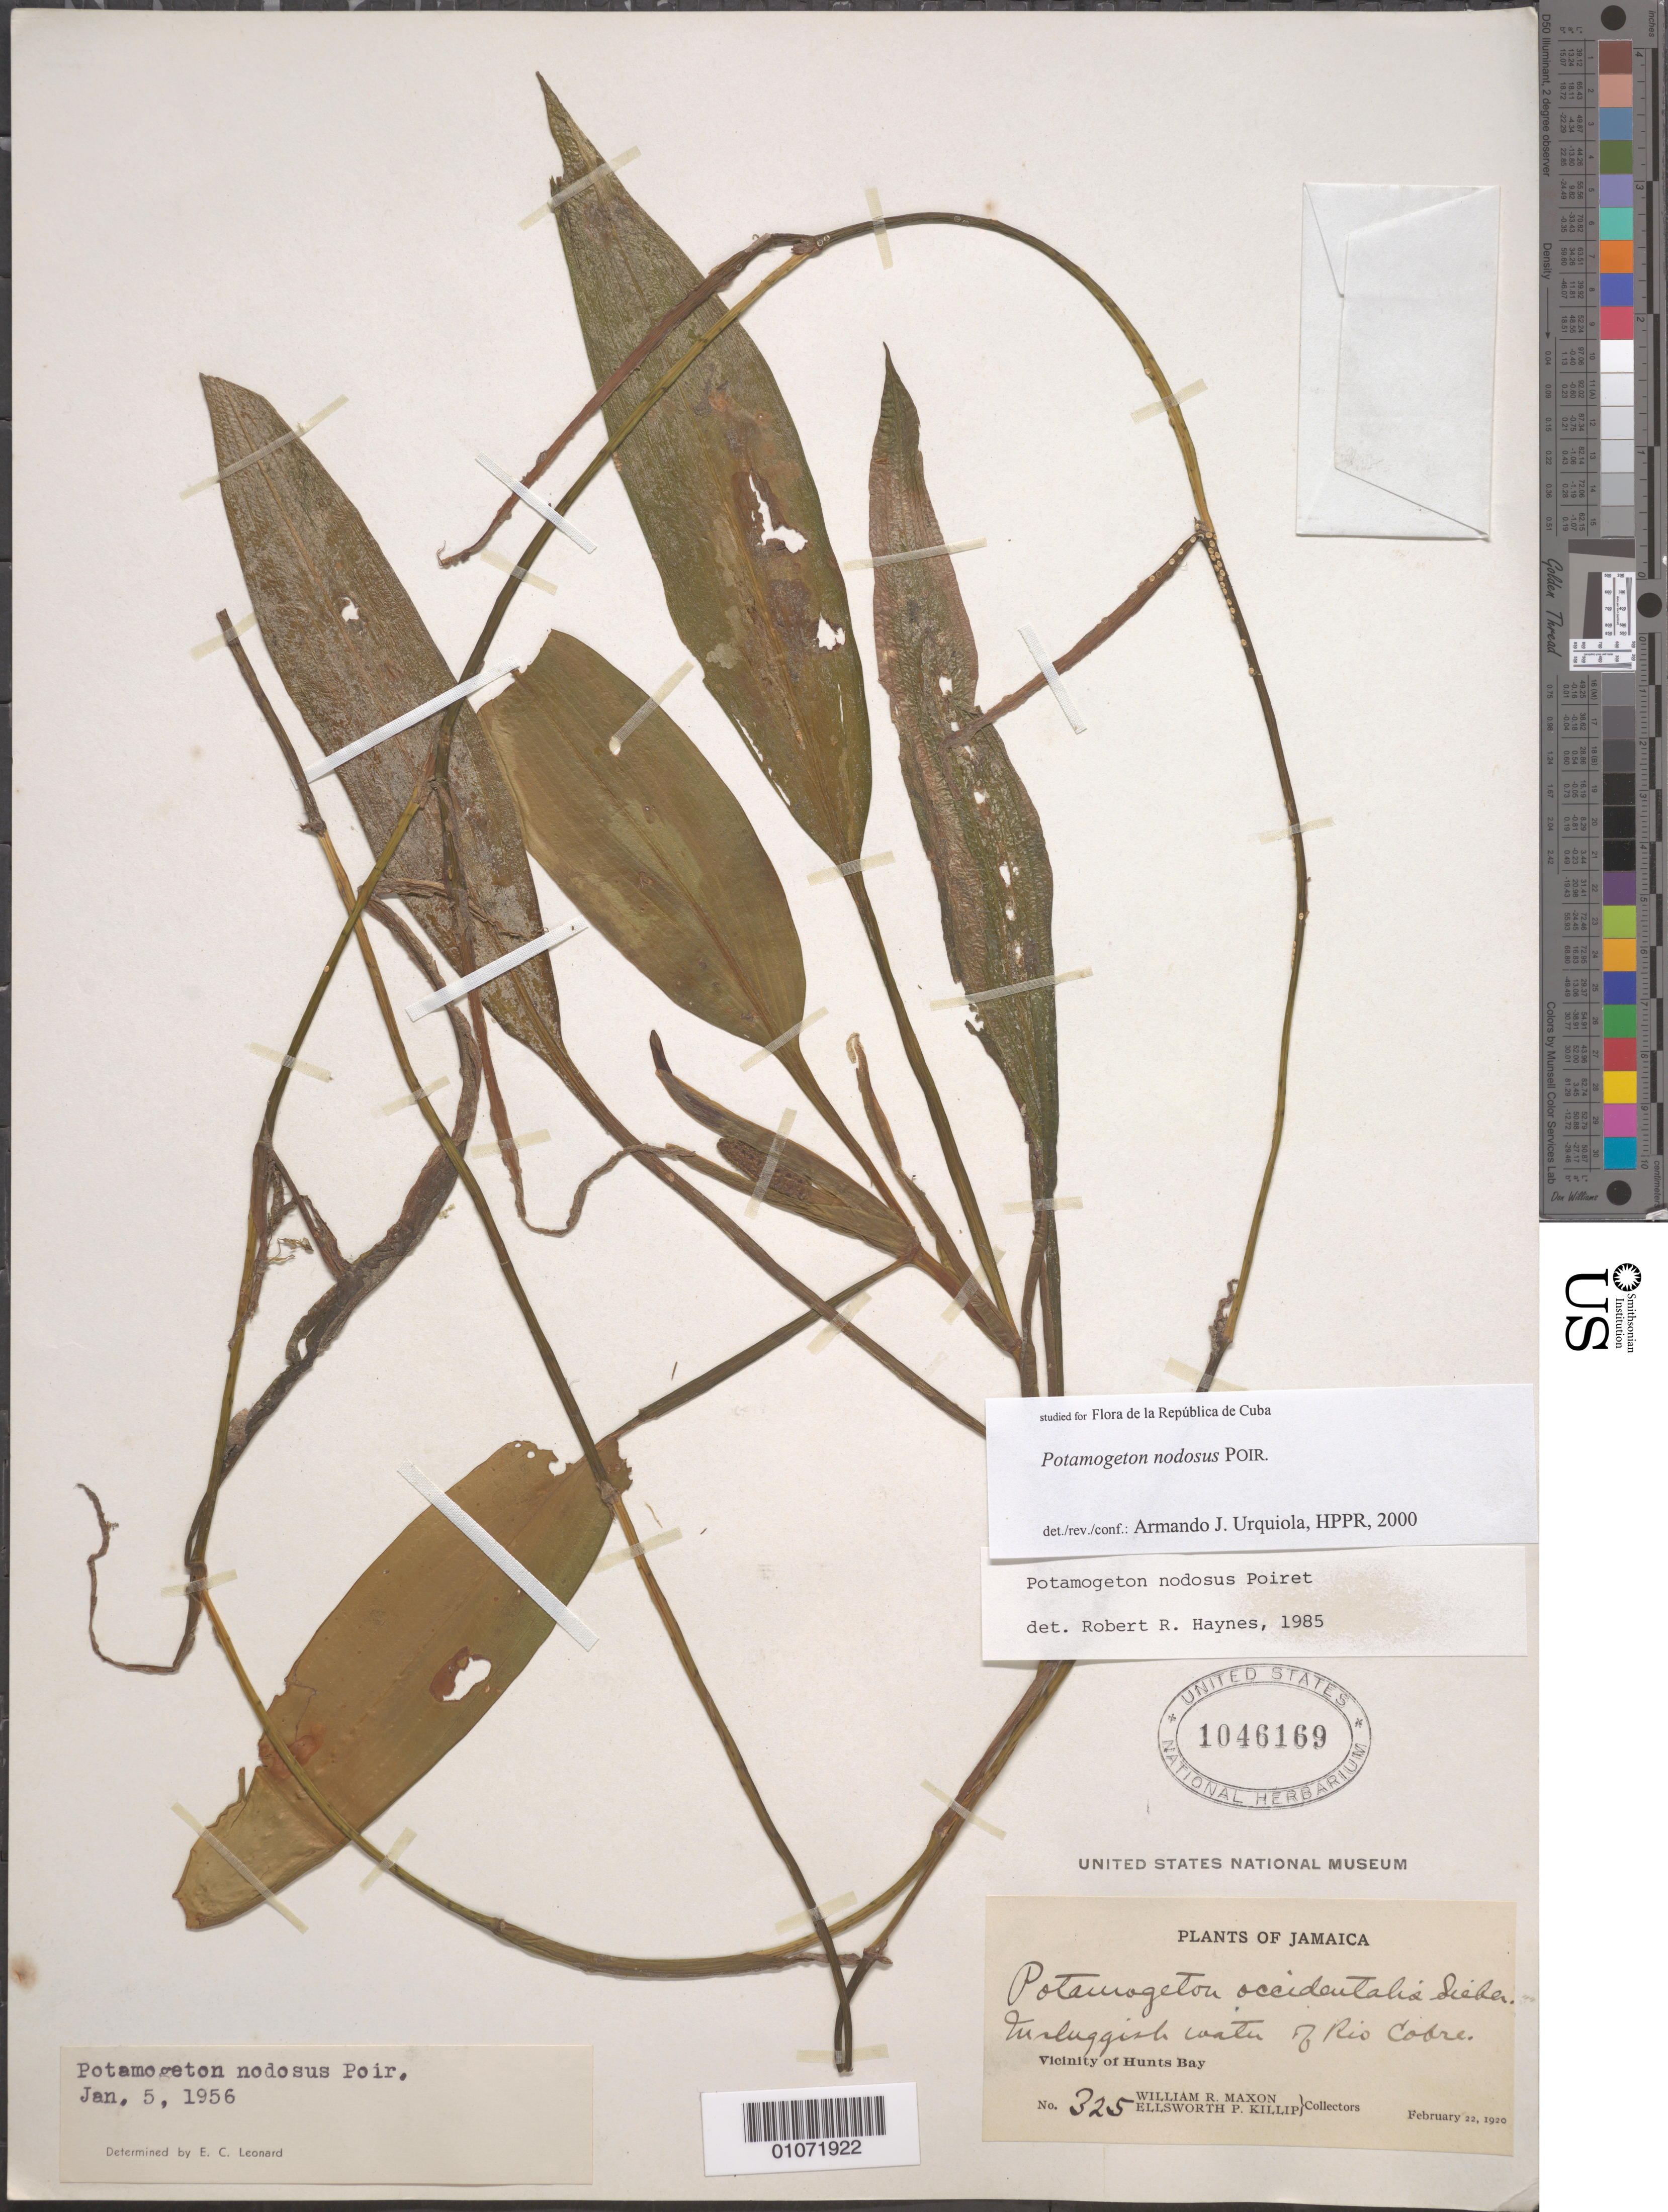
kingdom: Plantae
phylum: Tracheophyta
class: Liliopsida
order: Alismatales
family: Potamogetonaceae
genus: Potamogeton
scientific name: Potamogeton nodosus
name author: Poir.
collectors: W. R. Maxon & E. P. Killip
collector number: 325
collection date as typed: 22 Feb 1920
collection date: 1920-02-22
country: Jamaica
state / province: Saint Catherine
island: Jamaica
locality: Collected in Rio Cadre in vicinity of Hunt's Bay.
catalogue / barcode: US 1046169